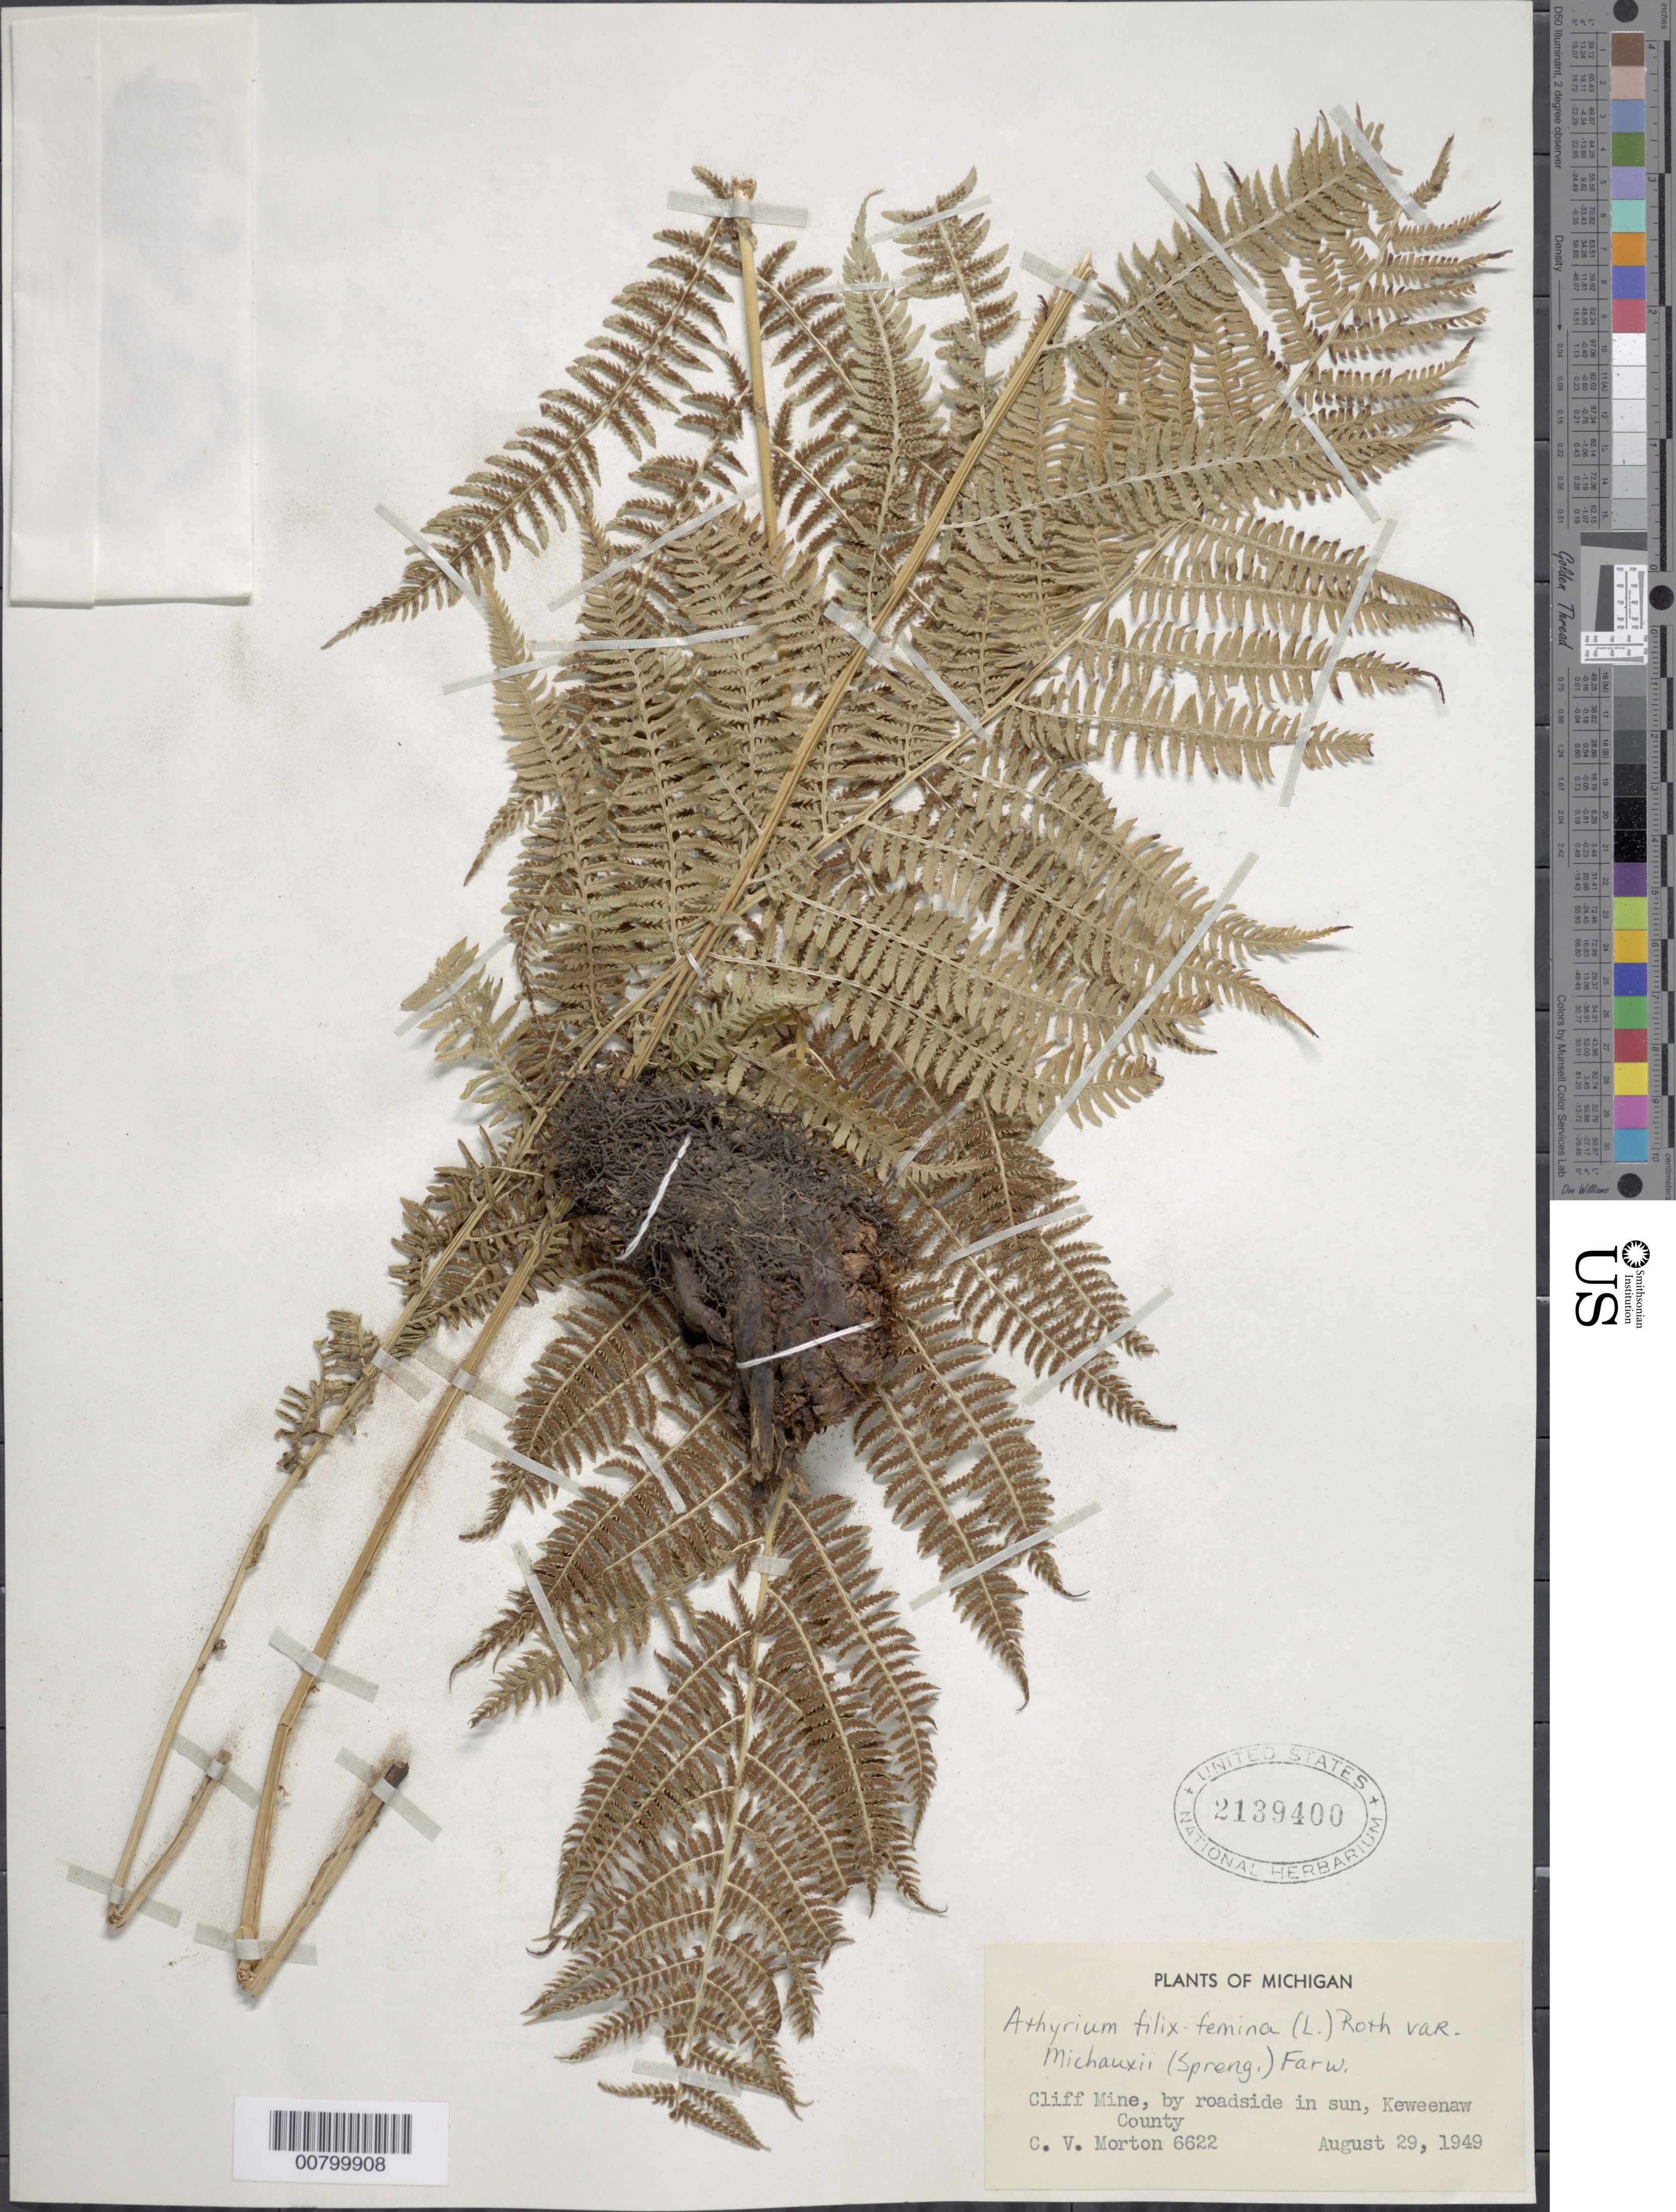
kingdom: Plantae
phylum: Tracheophyta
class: Polypodiopsida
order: Polypodiales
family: Athyriaceae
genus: Athyrium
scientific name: Athyrium filix-femina subsp. angustatum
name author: (Willd.) R.T. Clausen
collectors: C. V. Morton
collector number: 6622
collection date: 1949-08-29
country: United States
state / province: Michigan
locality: Cliff Mine, by roadside in sun, Keweenaw County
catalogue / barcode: US 2139400